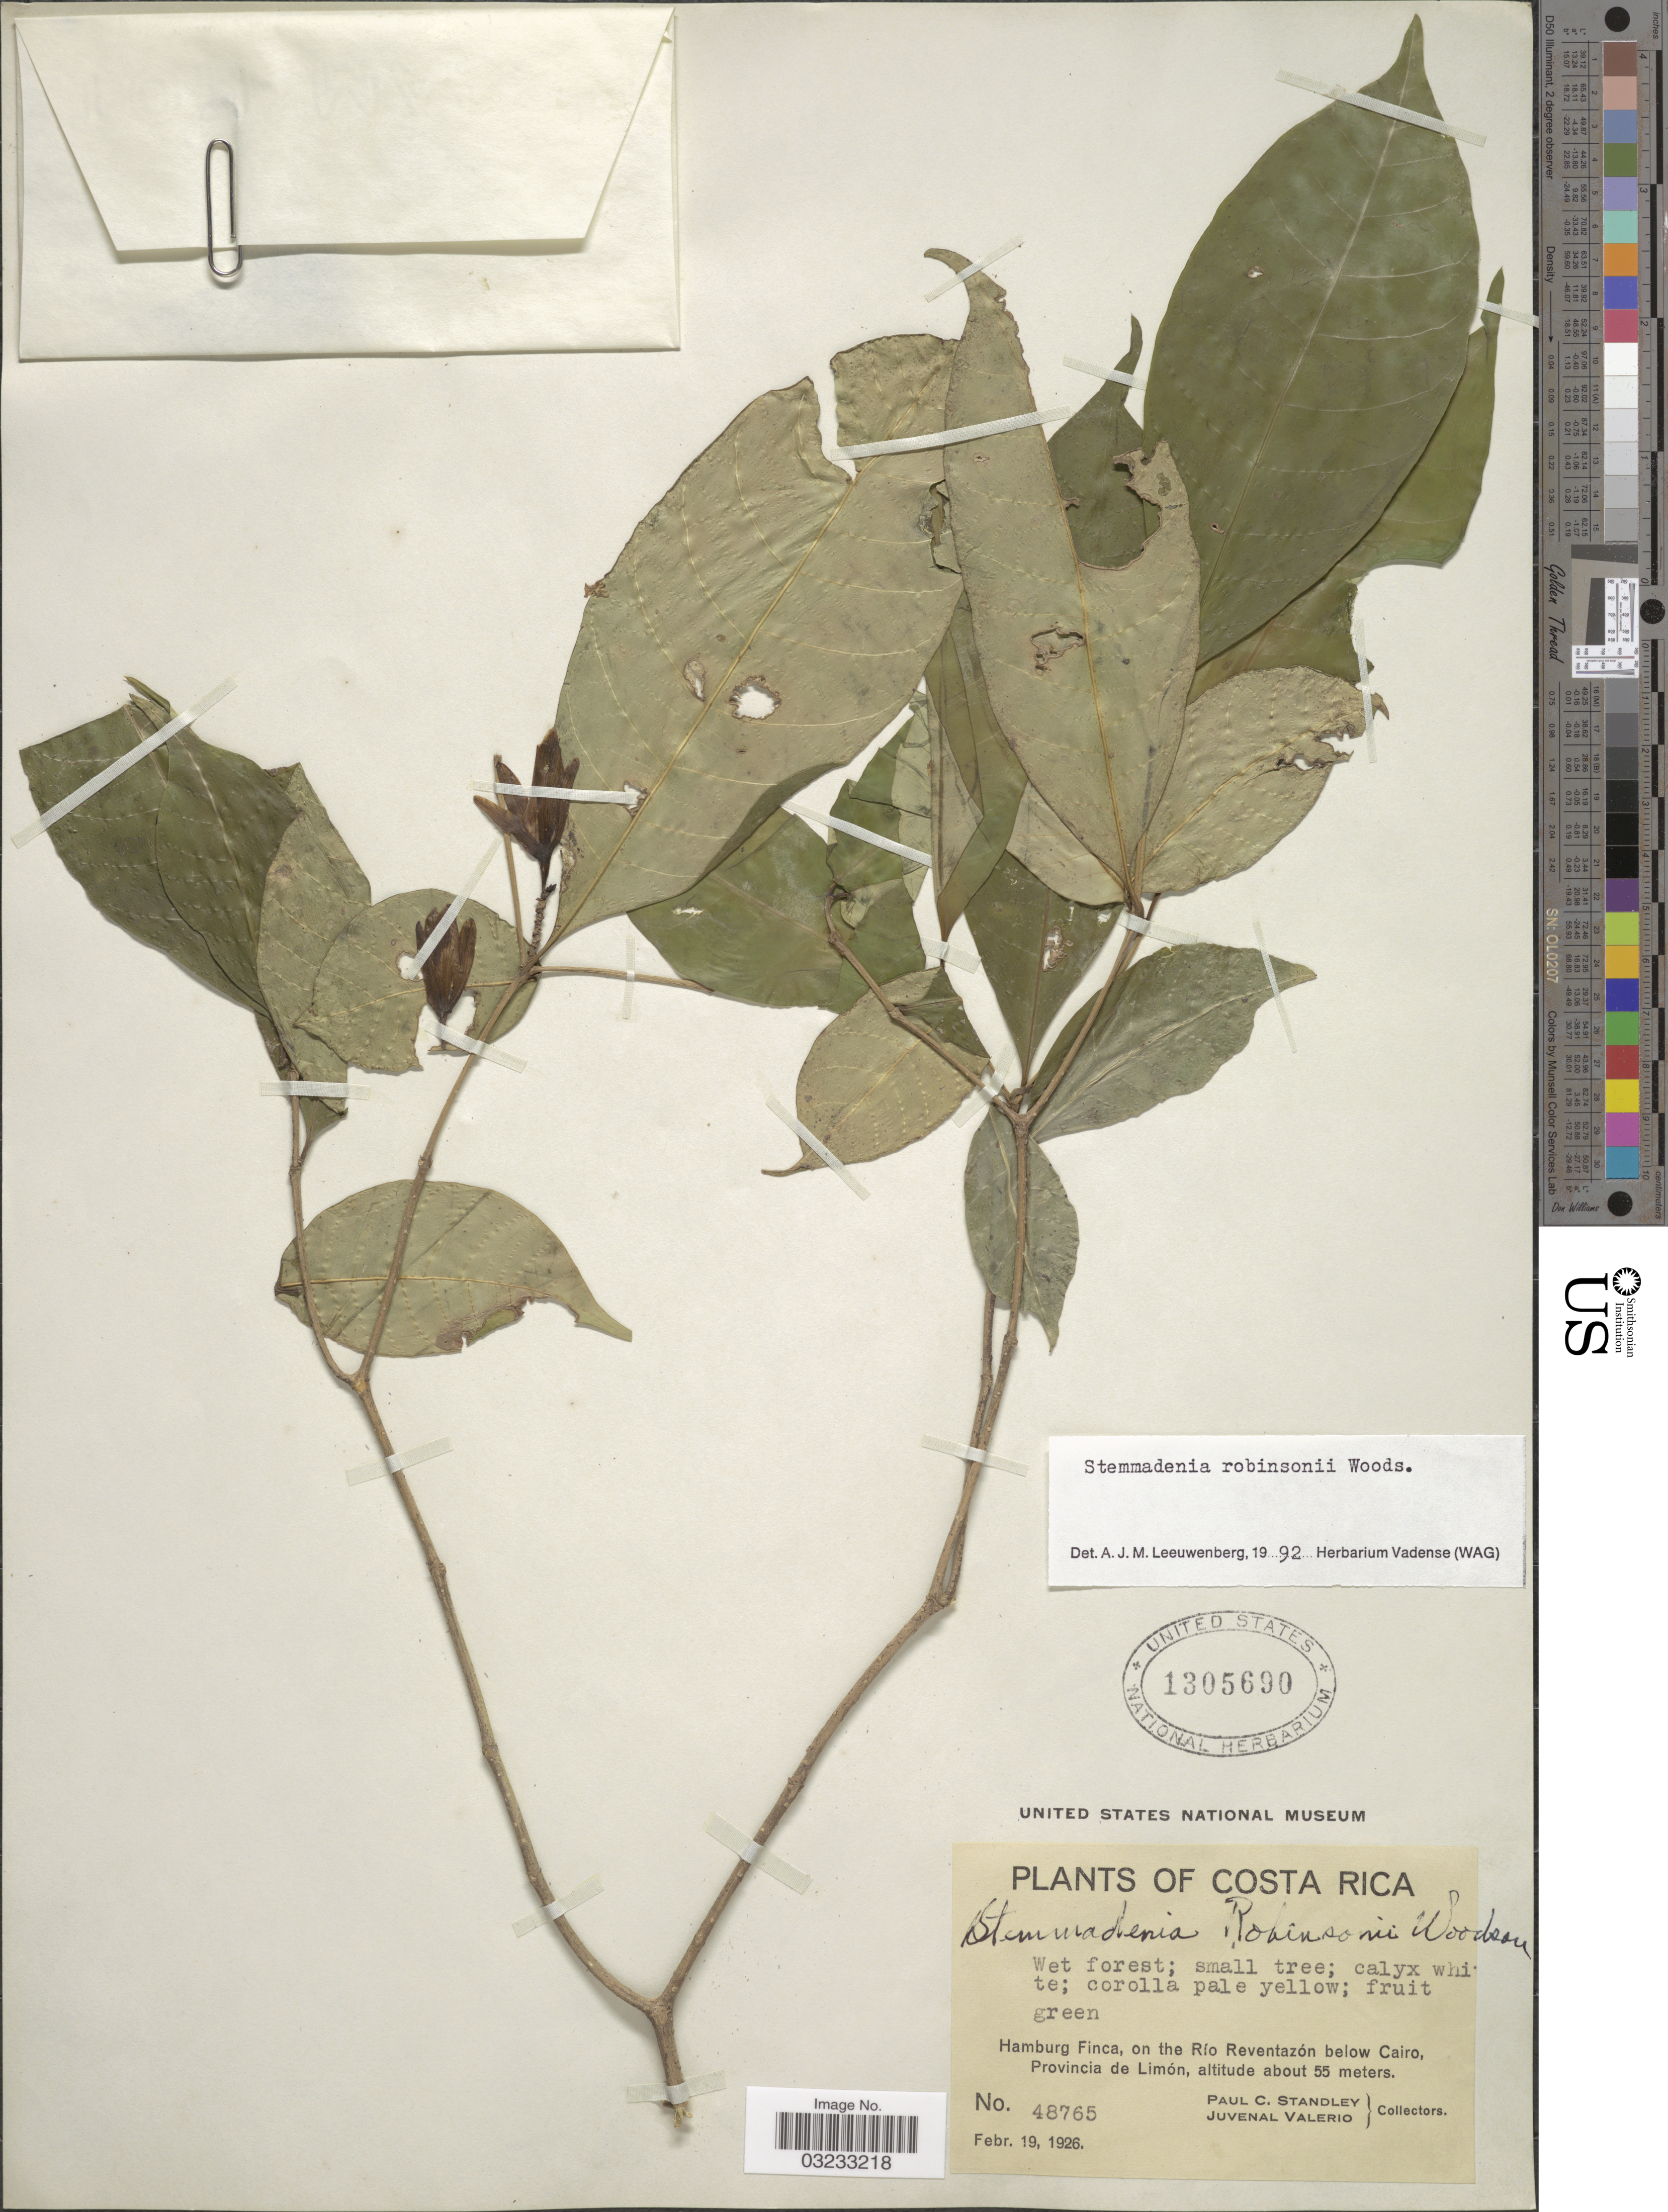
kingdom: Plantae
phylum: Tracheophyta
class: Magnoliopsida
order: Gentianales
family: Apocynaceae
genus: Stemmadenia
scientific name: Stemmadenia robinsonii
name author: Woodson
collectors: P. C. Standley & J. Valerio R.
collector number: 48765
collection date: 1926-02-19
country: Costa Rica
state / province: Limón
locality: Hamburg Finca, on the Río Reventazón below Cairo.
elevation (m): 55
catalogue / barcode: US 1305690